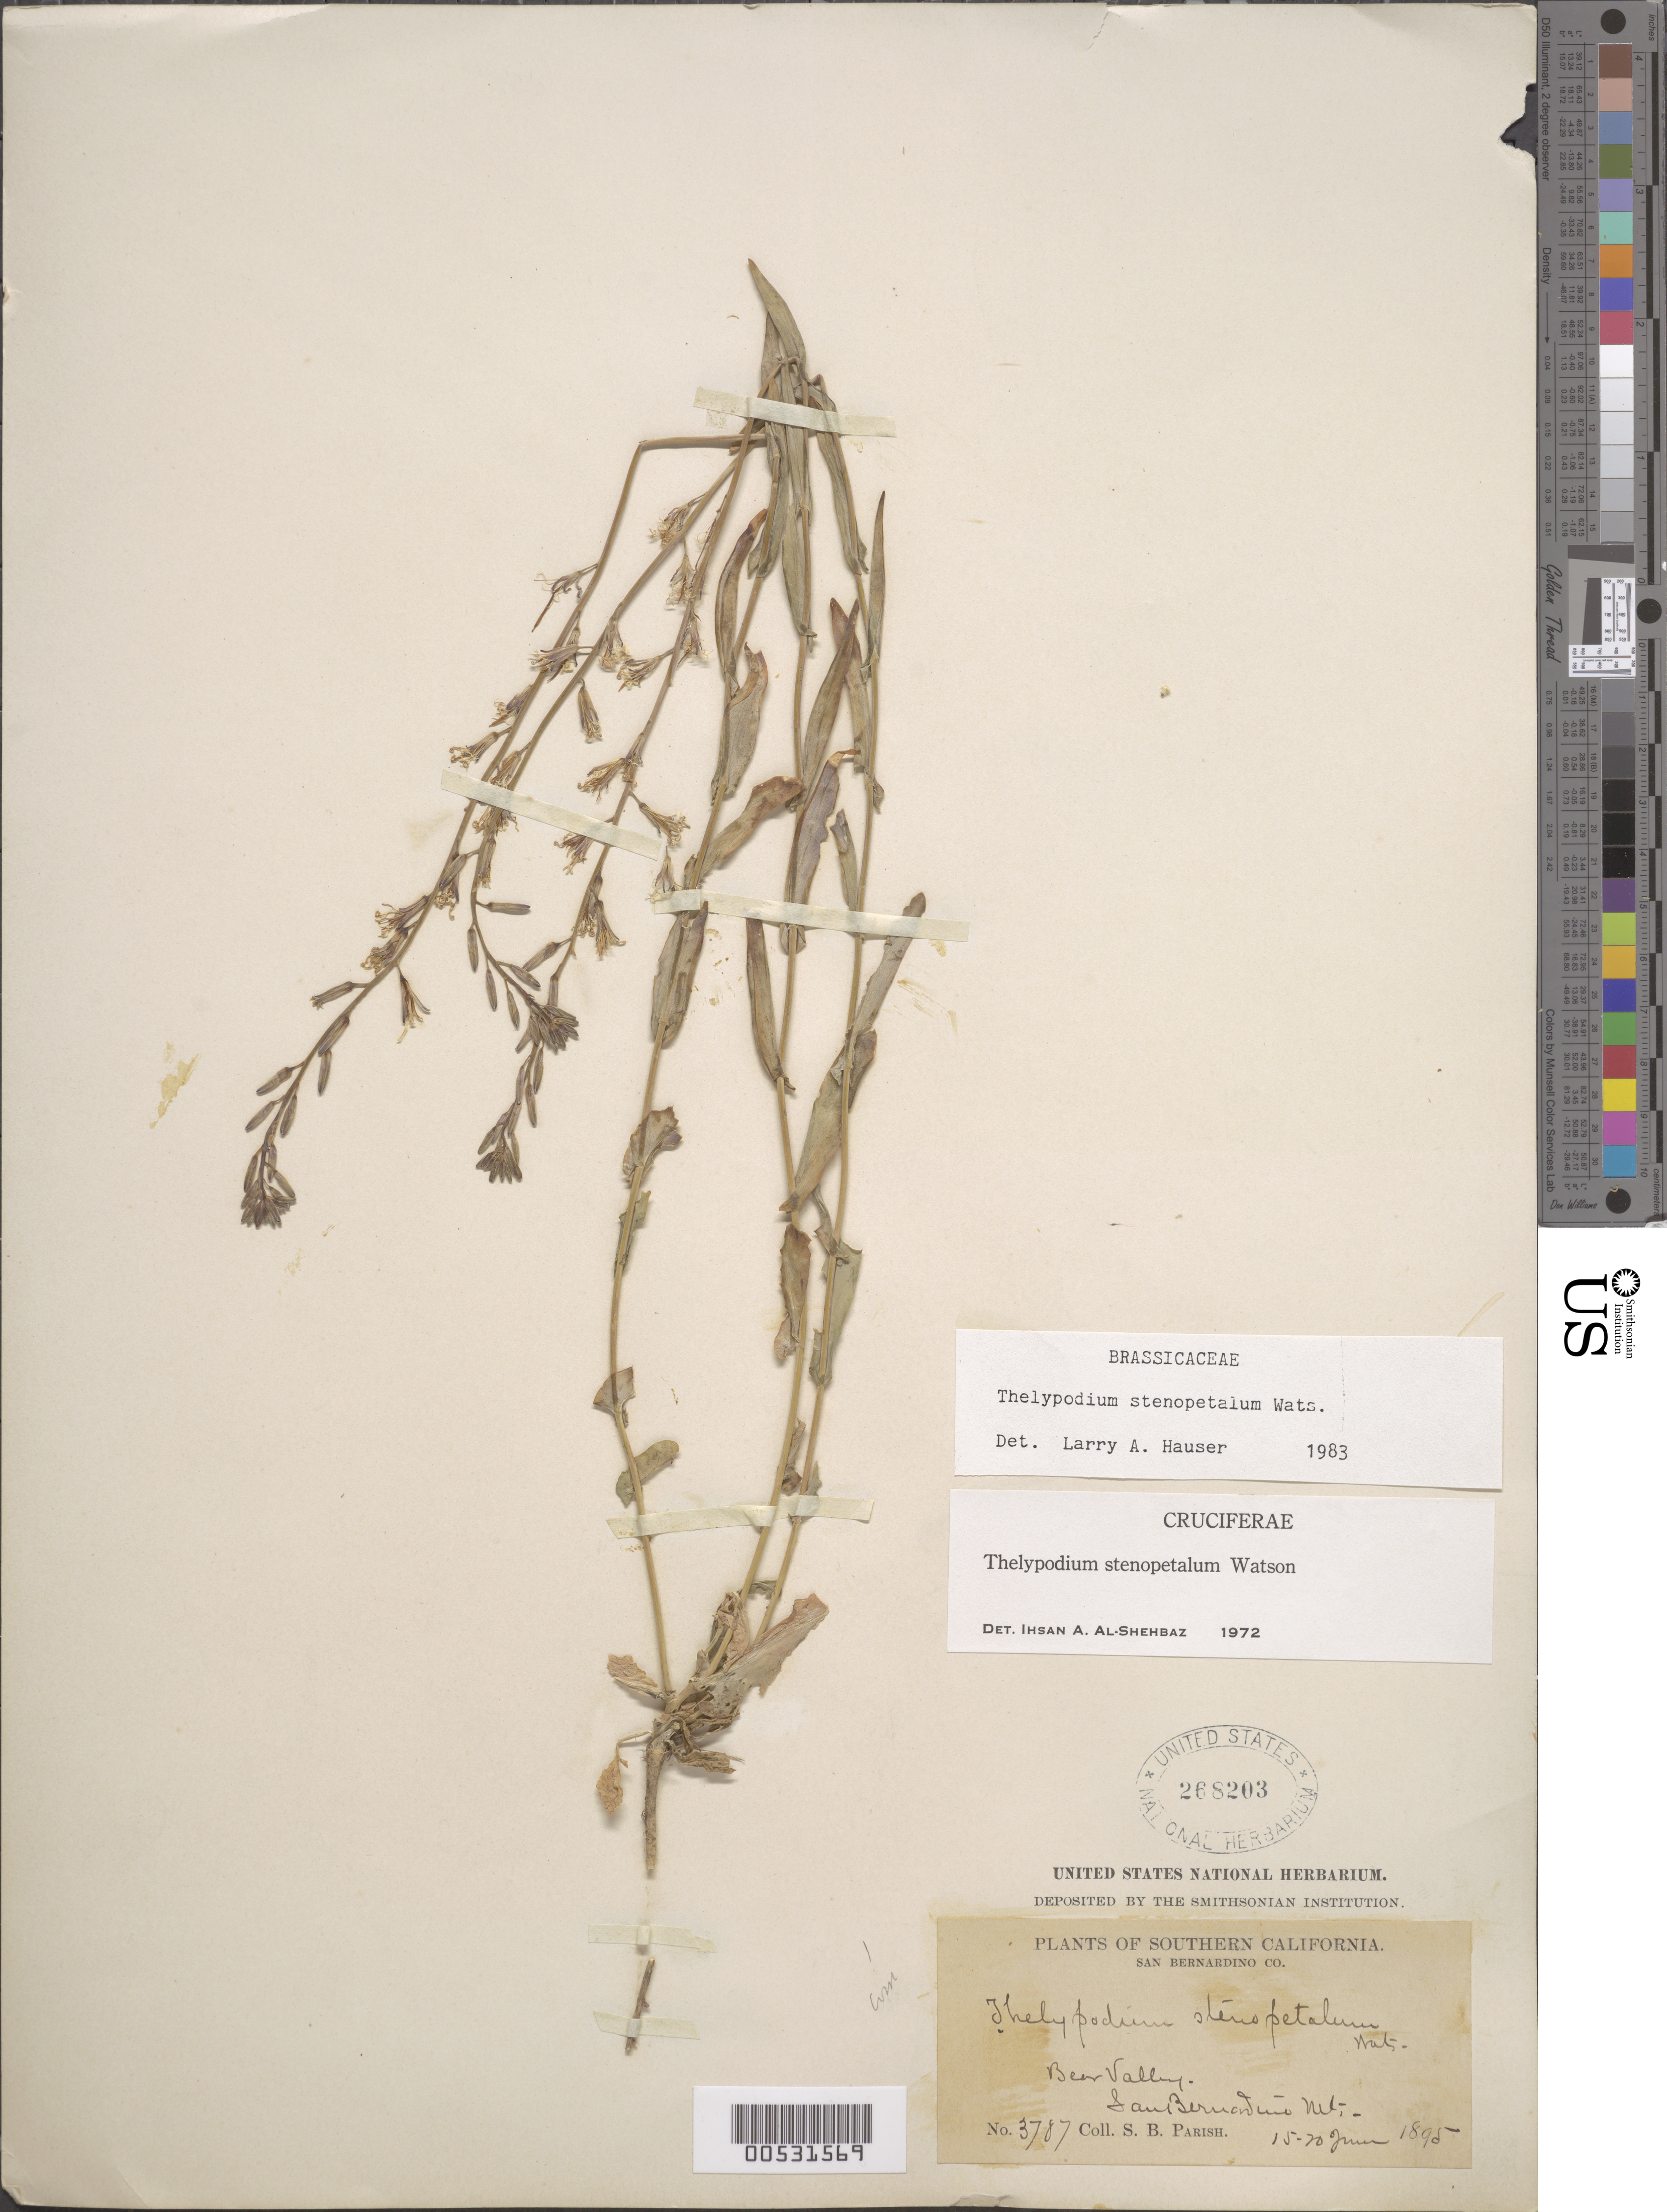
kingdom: Plantae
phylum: Tracheophyta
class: Magnoliopsida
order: Brassicales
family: Brassicaceae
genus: Thelypodium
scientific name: Thelypodium stenopetalum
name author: S. Watson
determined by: Hauser, L. A.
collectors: S. B. Parish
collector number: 3787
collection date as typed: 15 Jun 1895 to 20 Jun 1895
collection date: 1895-06-15/1895-06-20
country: United States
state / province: California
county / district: San Bernardino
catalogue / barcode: US 268203